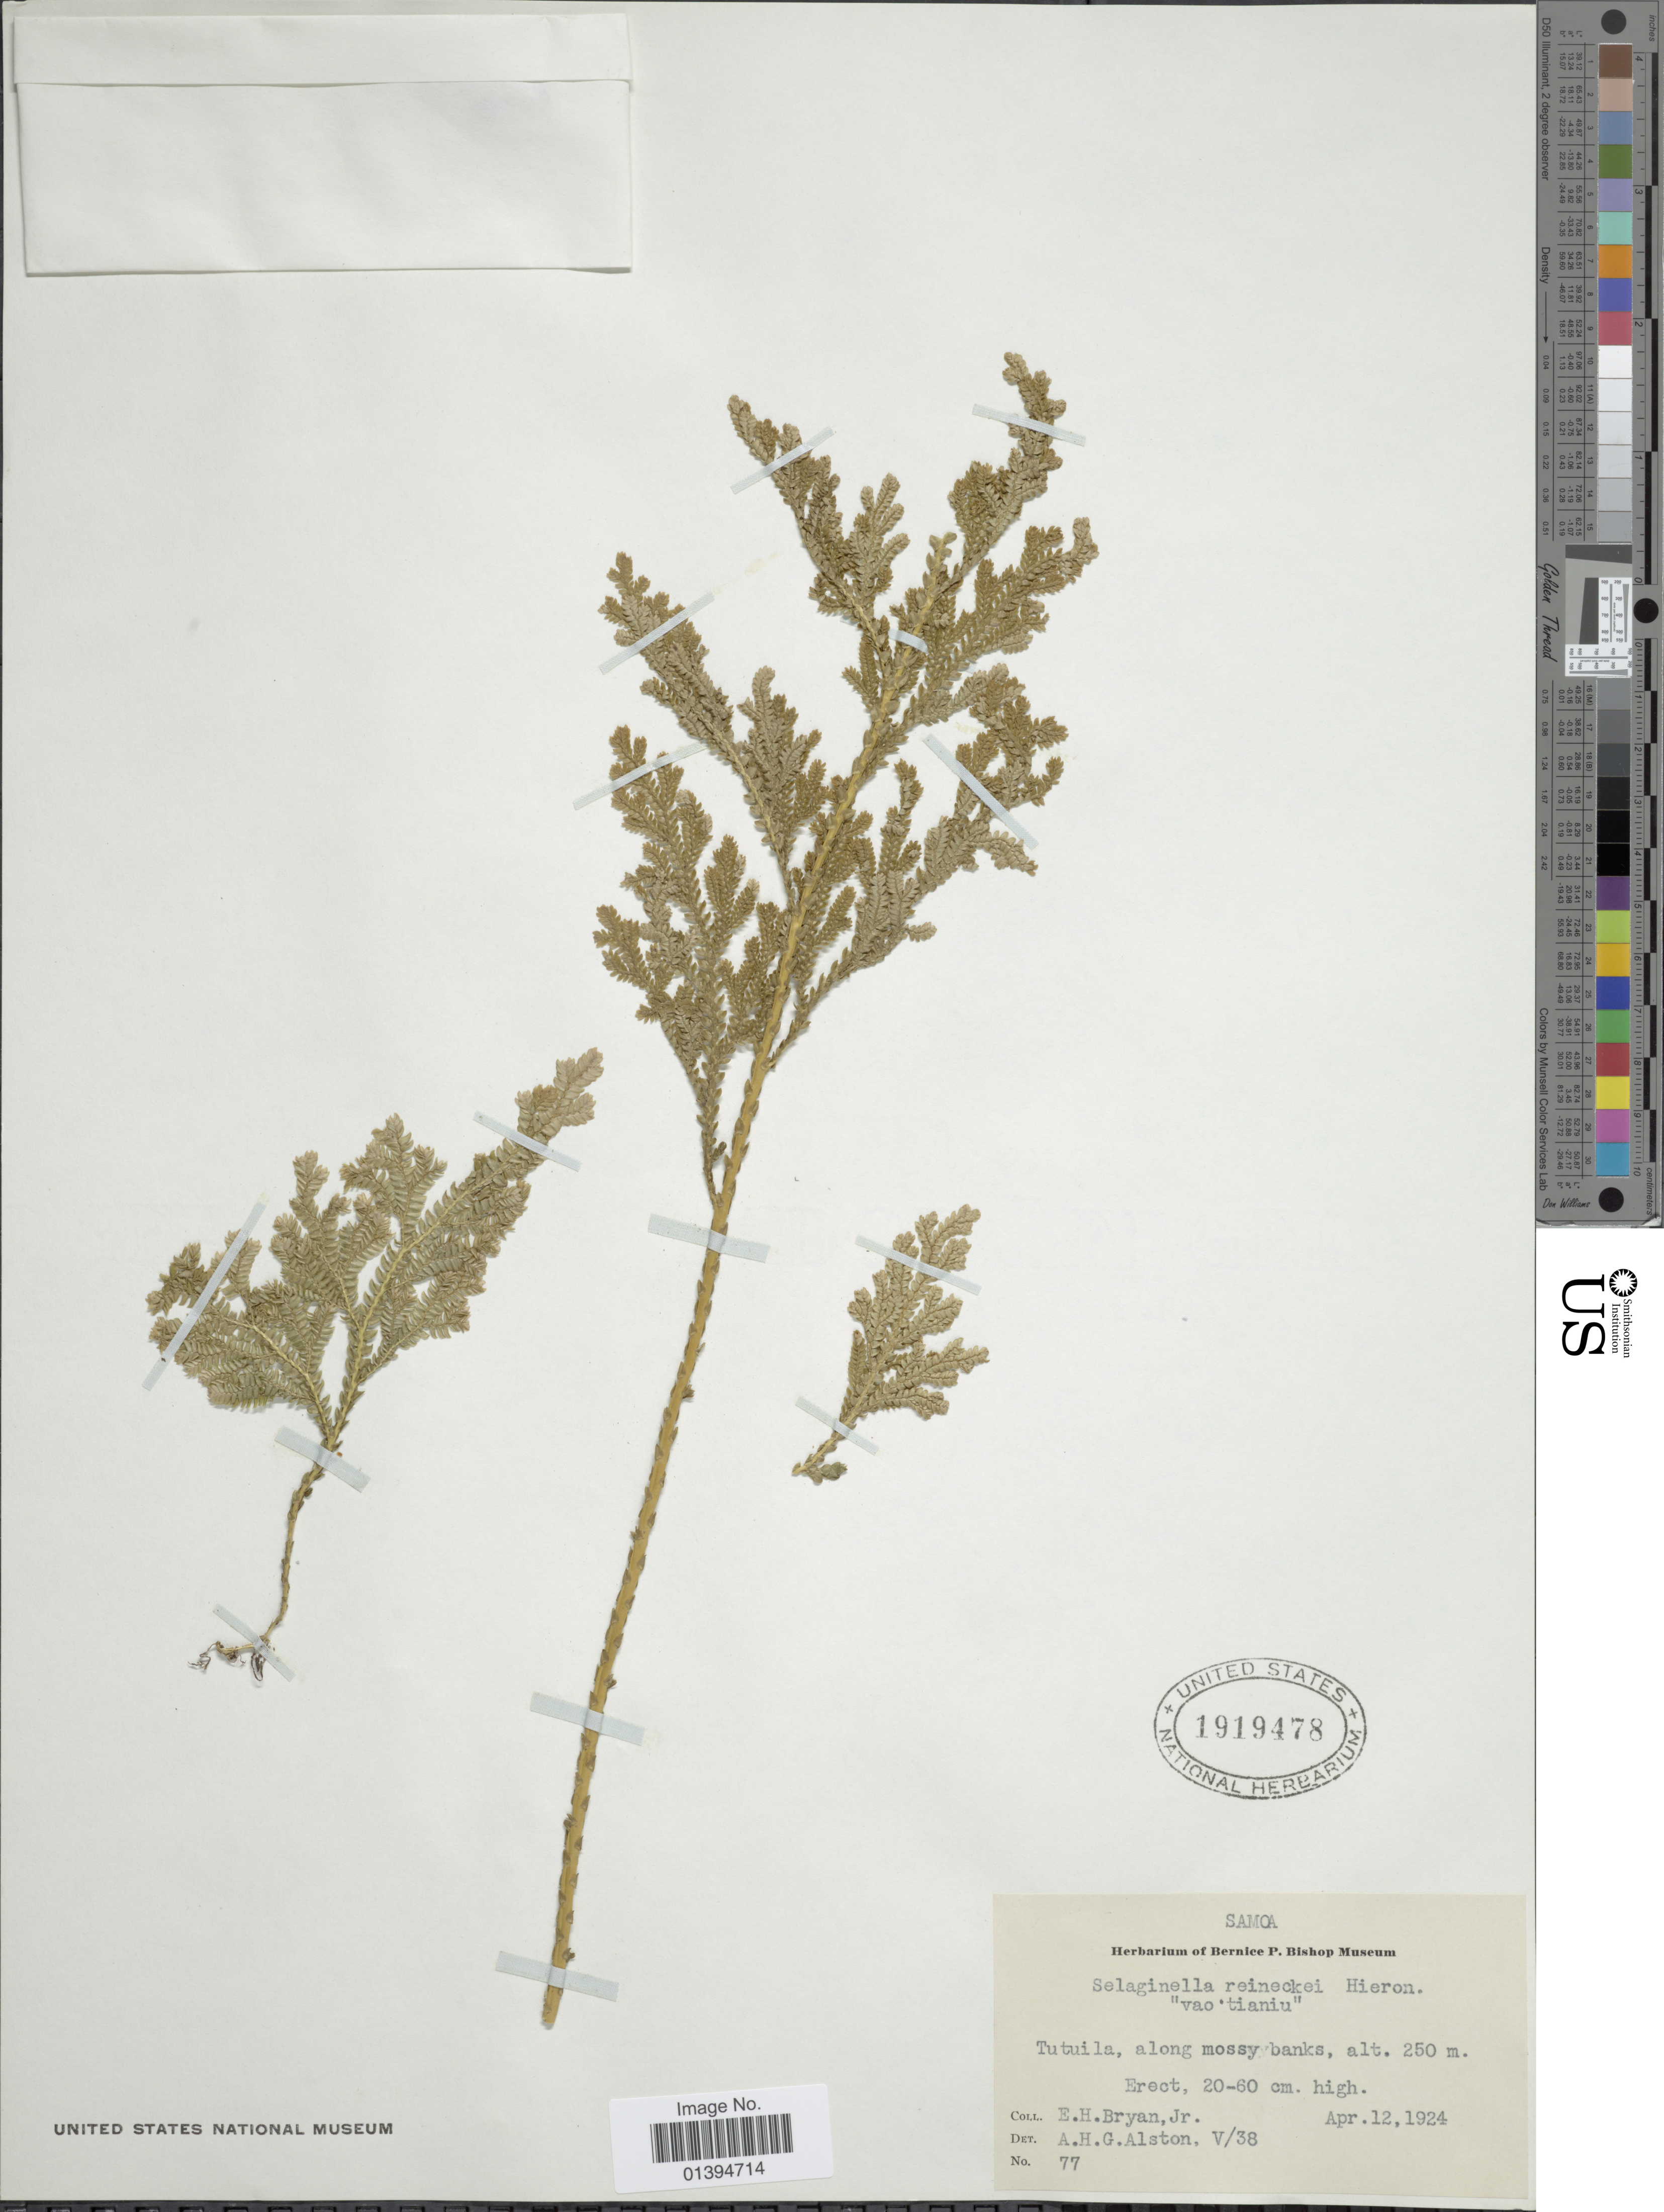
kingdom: Plantae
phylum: Tracheophyta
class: Lycopodiopsida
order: Selaginellales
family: Selaginellaceae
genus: Selaginella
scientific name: Selaginella reineckei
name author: Hieron.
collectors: E. Bryan Jr.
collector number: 77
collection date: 1924-04-12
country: American Samoa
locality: Tutuila, along mossy banks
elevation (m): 250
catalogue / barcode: US 1919478